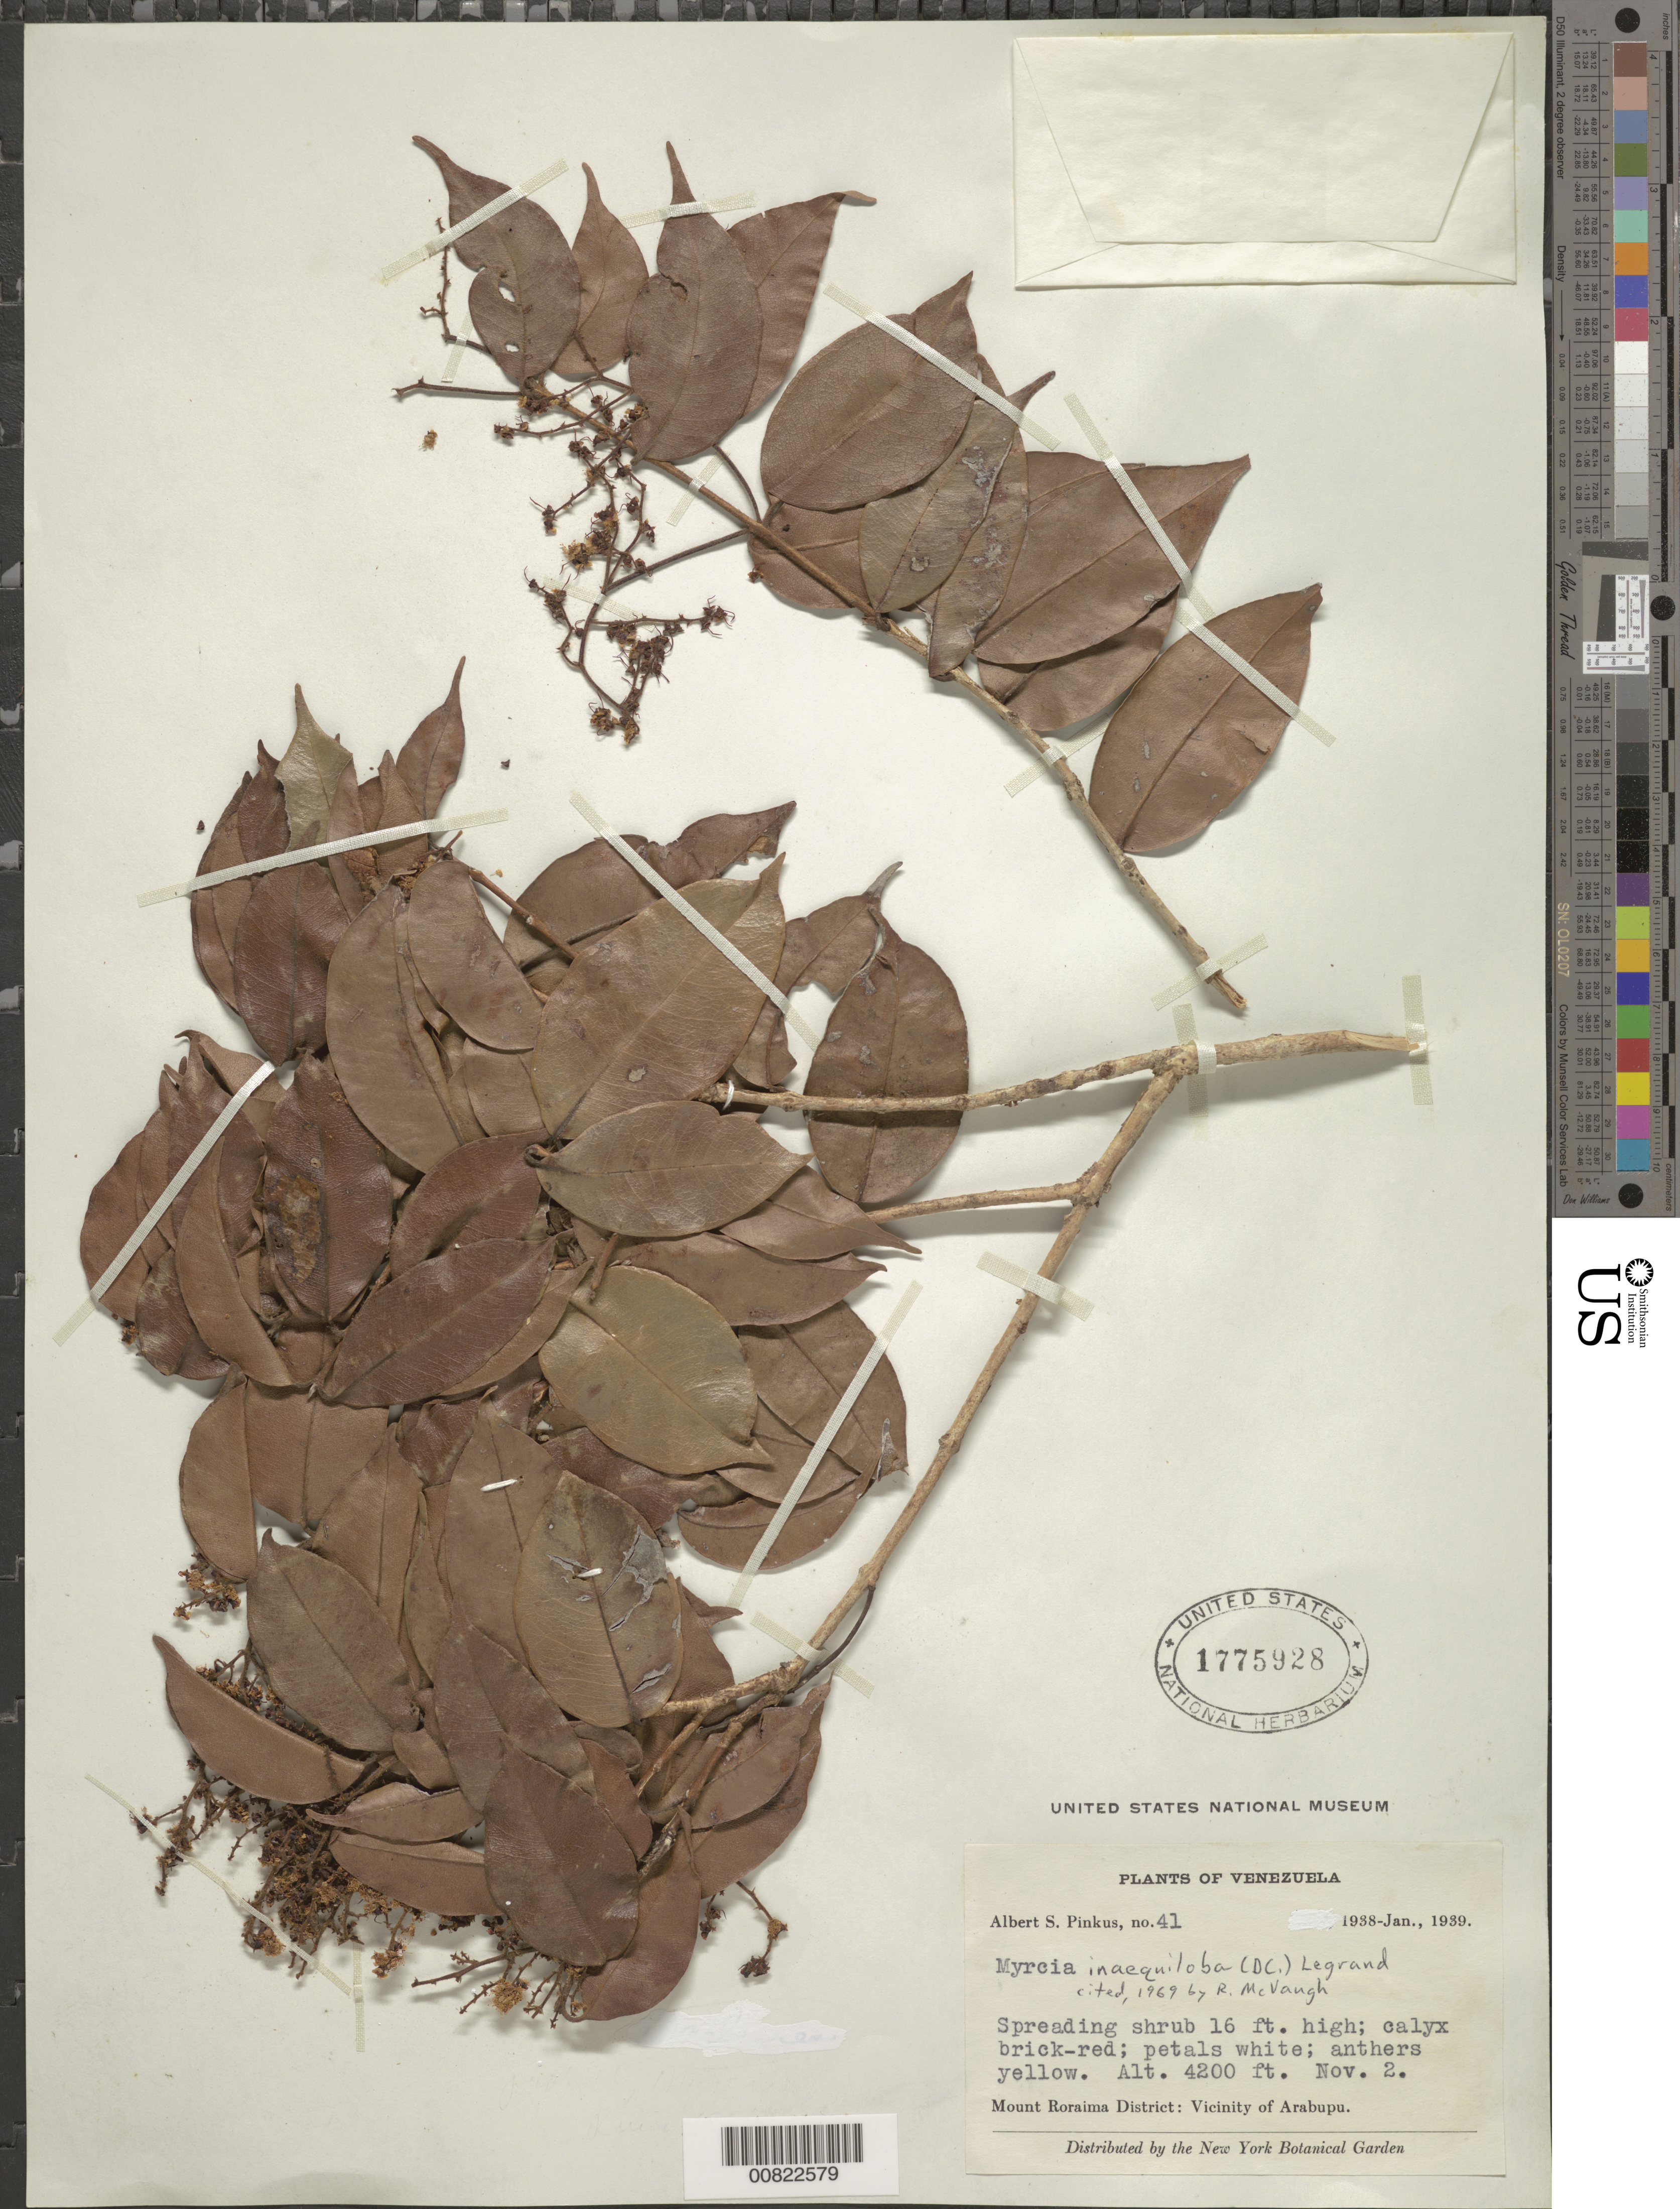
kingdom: Plantae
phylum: Tracheophyta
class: Magnoliopsida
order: Myrtales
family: Myrtaceae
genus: Myrcia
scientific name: Myrcia inaequiloba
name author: (DC.) D. Legrand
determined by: McVaugh, R.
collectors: A. Pinkus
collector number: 41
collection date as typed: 2-Nov-38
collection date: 1938-11-02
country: Venezuela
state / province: Bolívar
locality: Mt. Roraima District; vic of Arabupu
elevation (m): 1280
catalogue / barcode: US 1775928